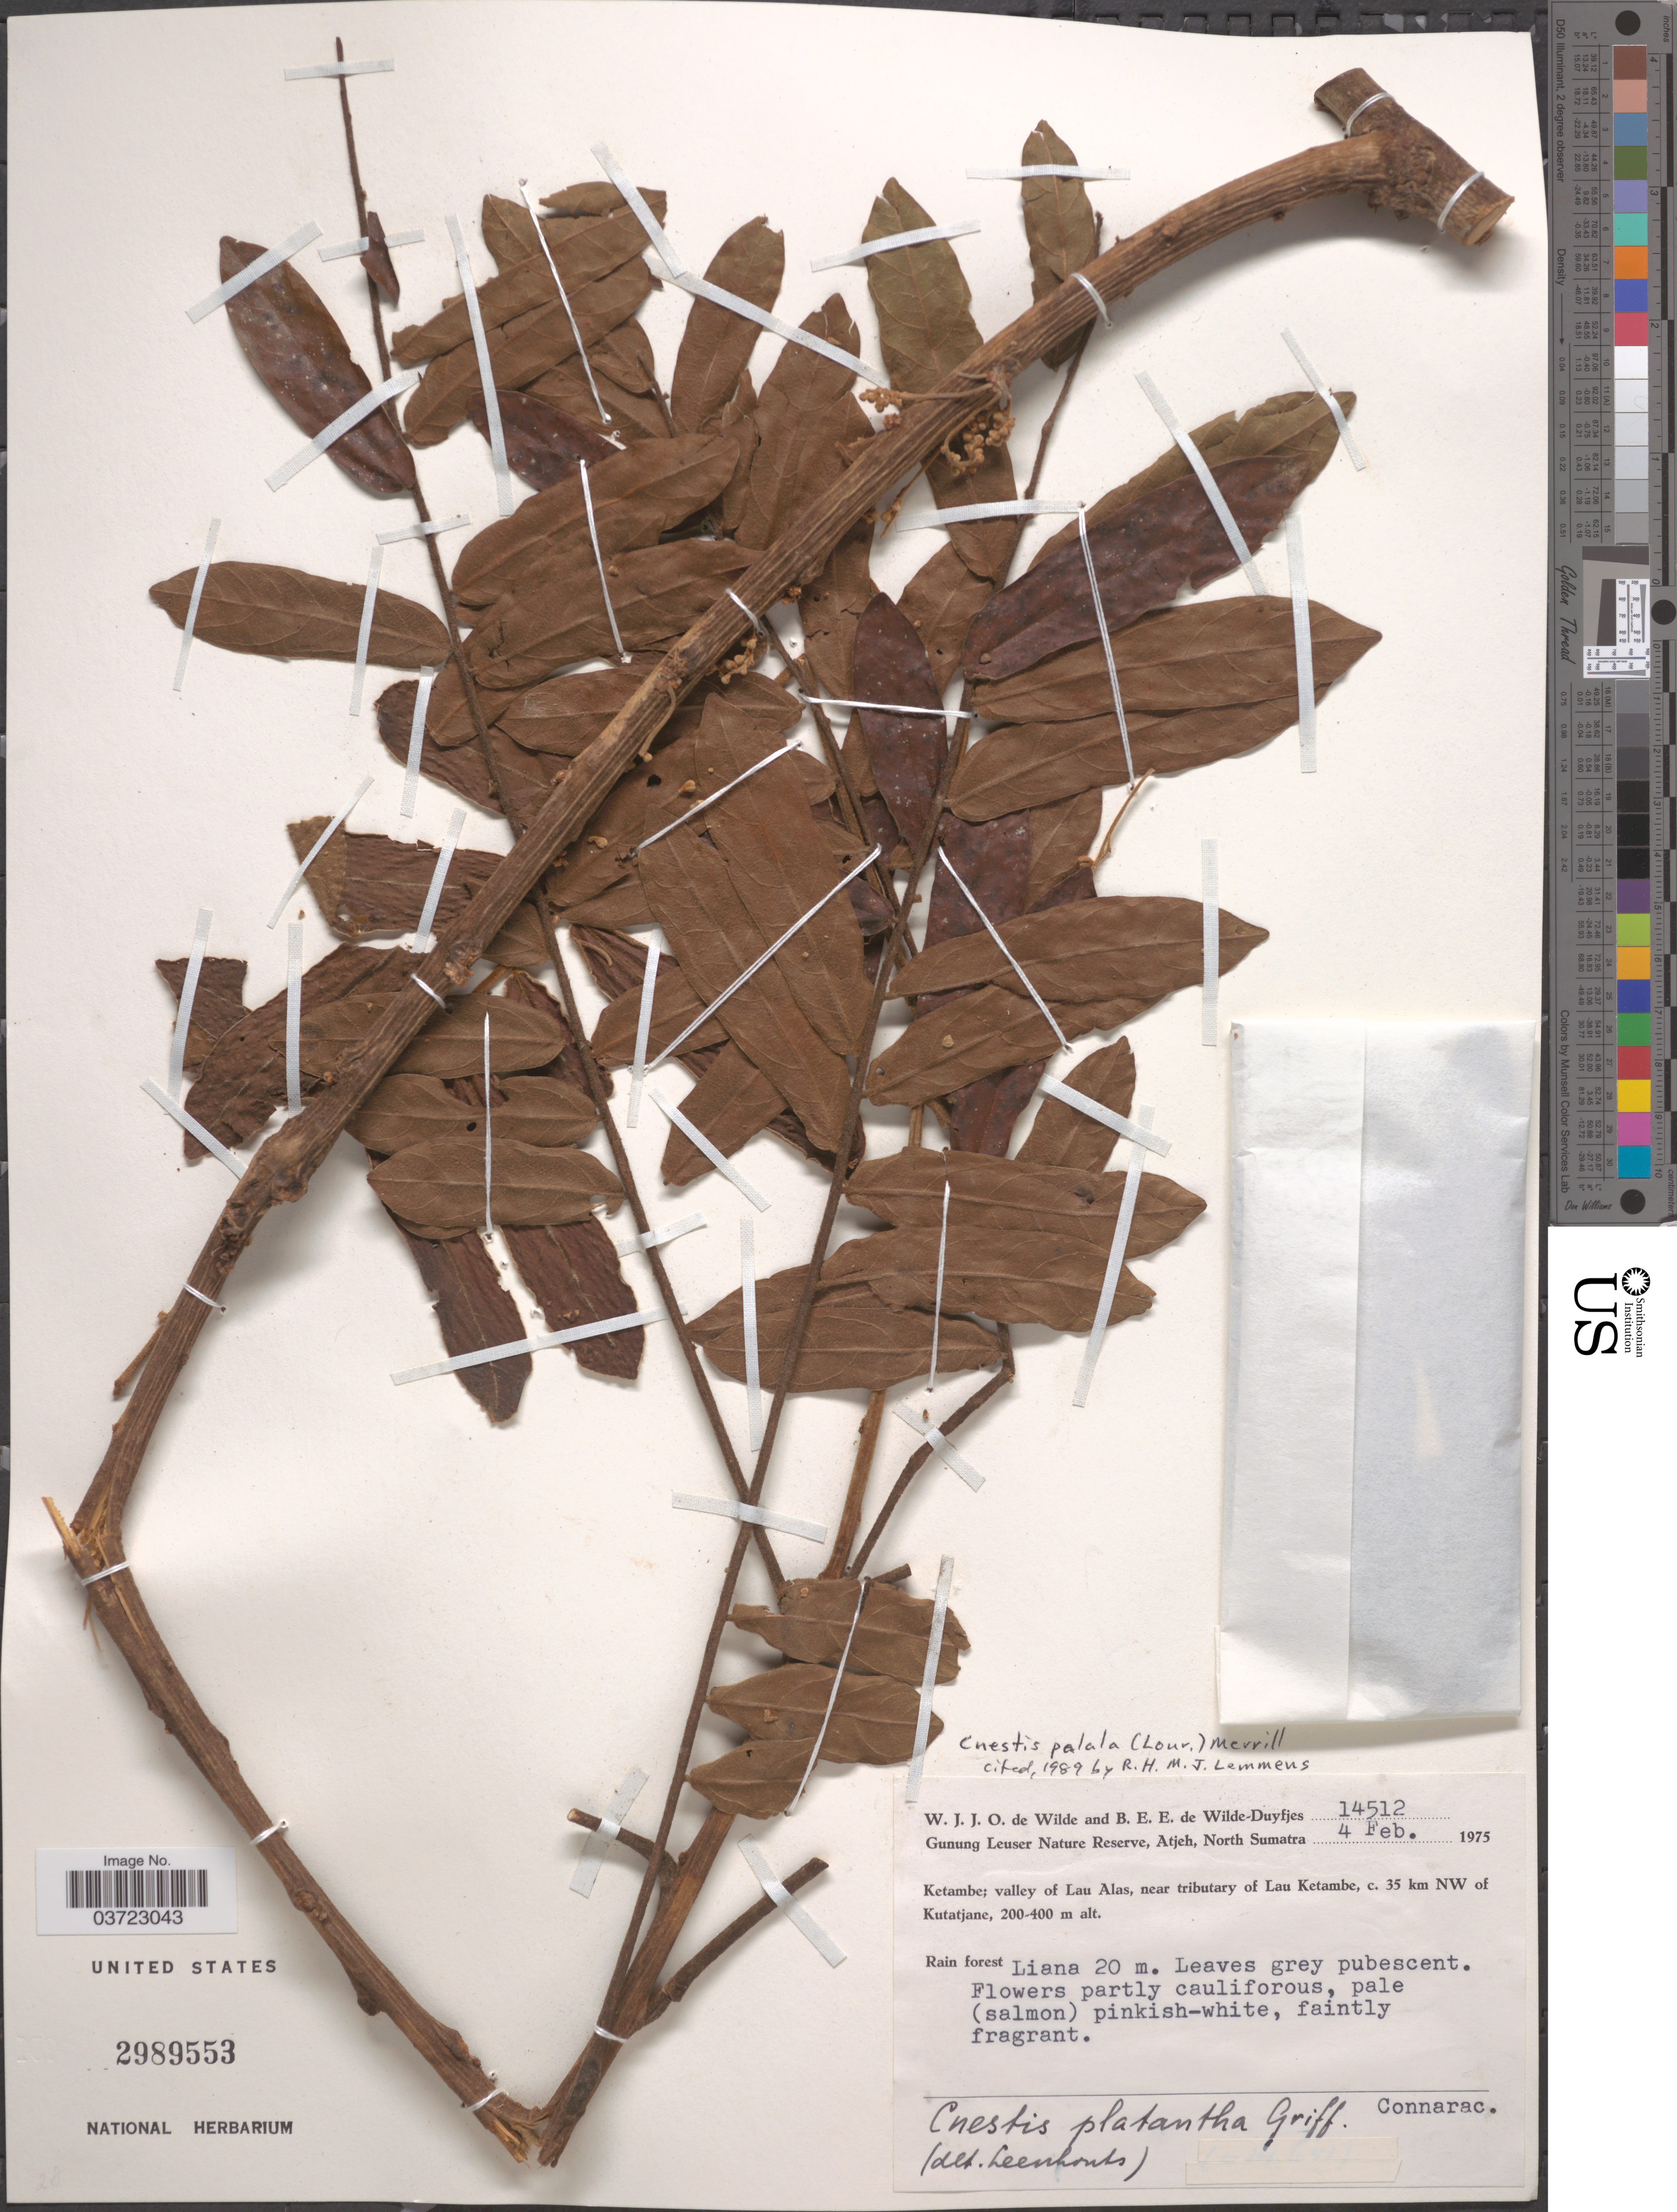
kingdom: Plantae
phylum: Tracheophyta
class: Magnoliopsida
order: Oxalidales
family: Connaraceae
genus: Cnestis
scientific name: Cnestis palala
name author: (Lour.) Merr.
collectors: W. J. de Wilde & B. E. de Wilde-Duyfjes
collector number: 14512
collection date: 1975-02-04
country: Indonesia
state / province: Sumatra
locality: Gunung Leuser Nature Reserve, Atjeh, North Sumatra. Ketambe; valley of Lau Alas, near tributary of Lau Ketambe, c. 35 km NW of Kutatjane.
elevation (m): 200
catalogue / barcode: US 2989553